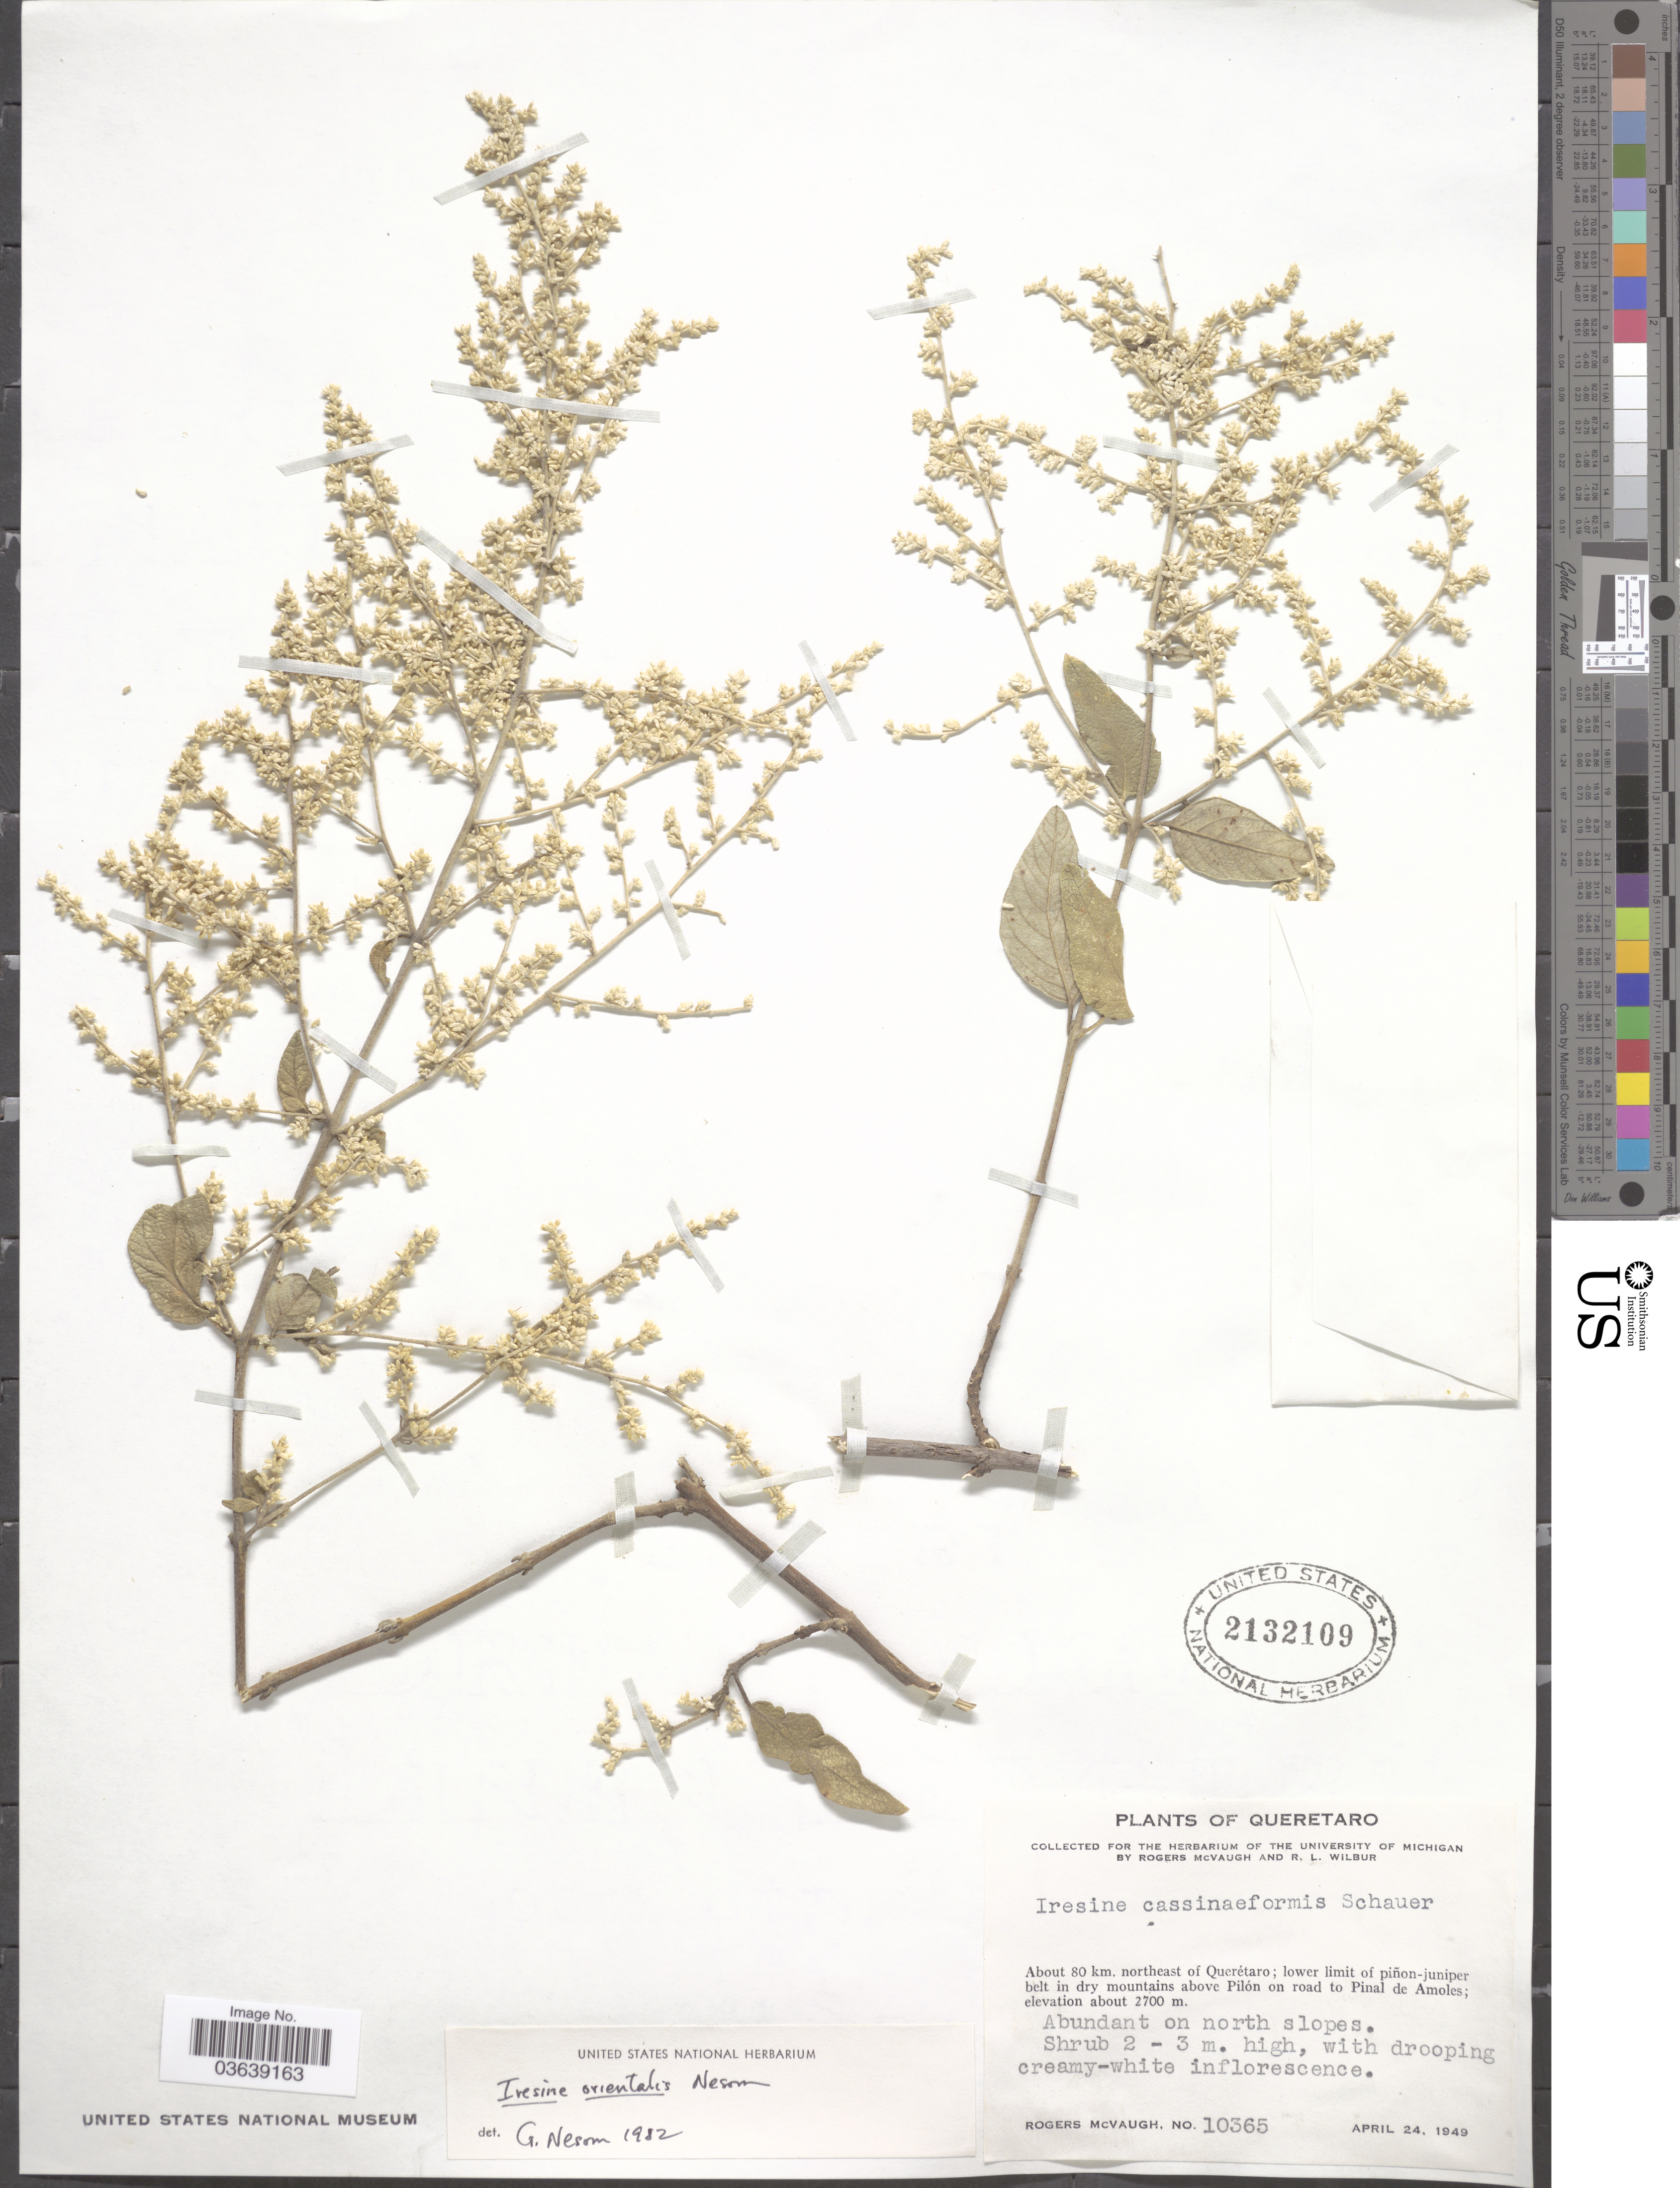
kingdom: Plantae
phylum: Tracheophyta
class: Magnoliopsida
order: Caryophyllales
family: Amaranthaceae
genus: Iresine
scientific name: Iresine orientalis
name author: G.L. Nesom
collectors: R. McVaugh & R. L. Wilbur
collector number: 10365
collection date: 1949-04-24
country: Mexico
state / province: Querétaro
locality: About 80 km. northeast of Querétaro; lower limit of piñon-juniper belt in dry mountains above Pilón on road to Pinal de Amoles.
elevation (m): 2700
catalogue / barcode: US 2132109